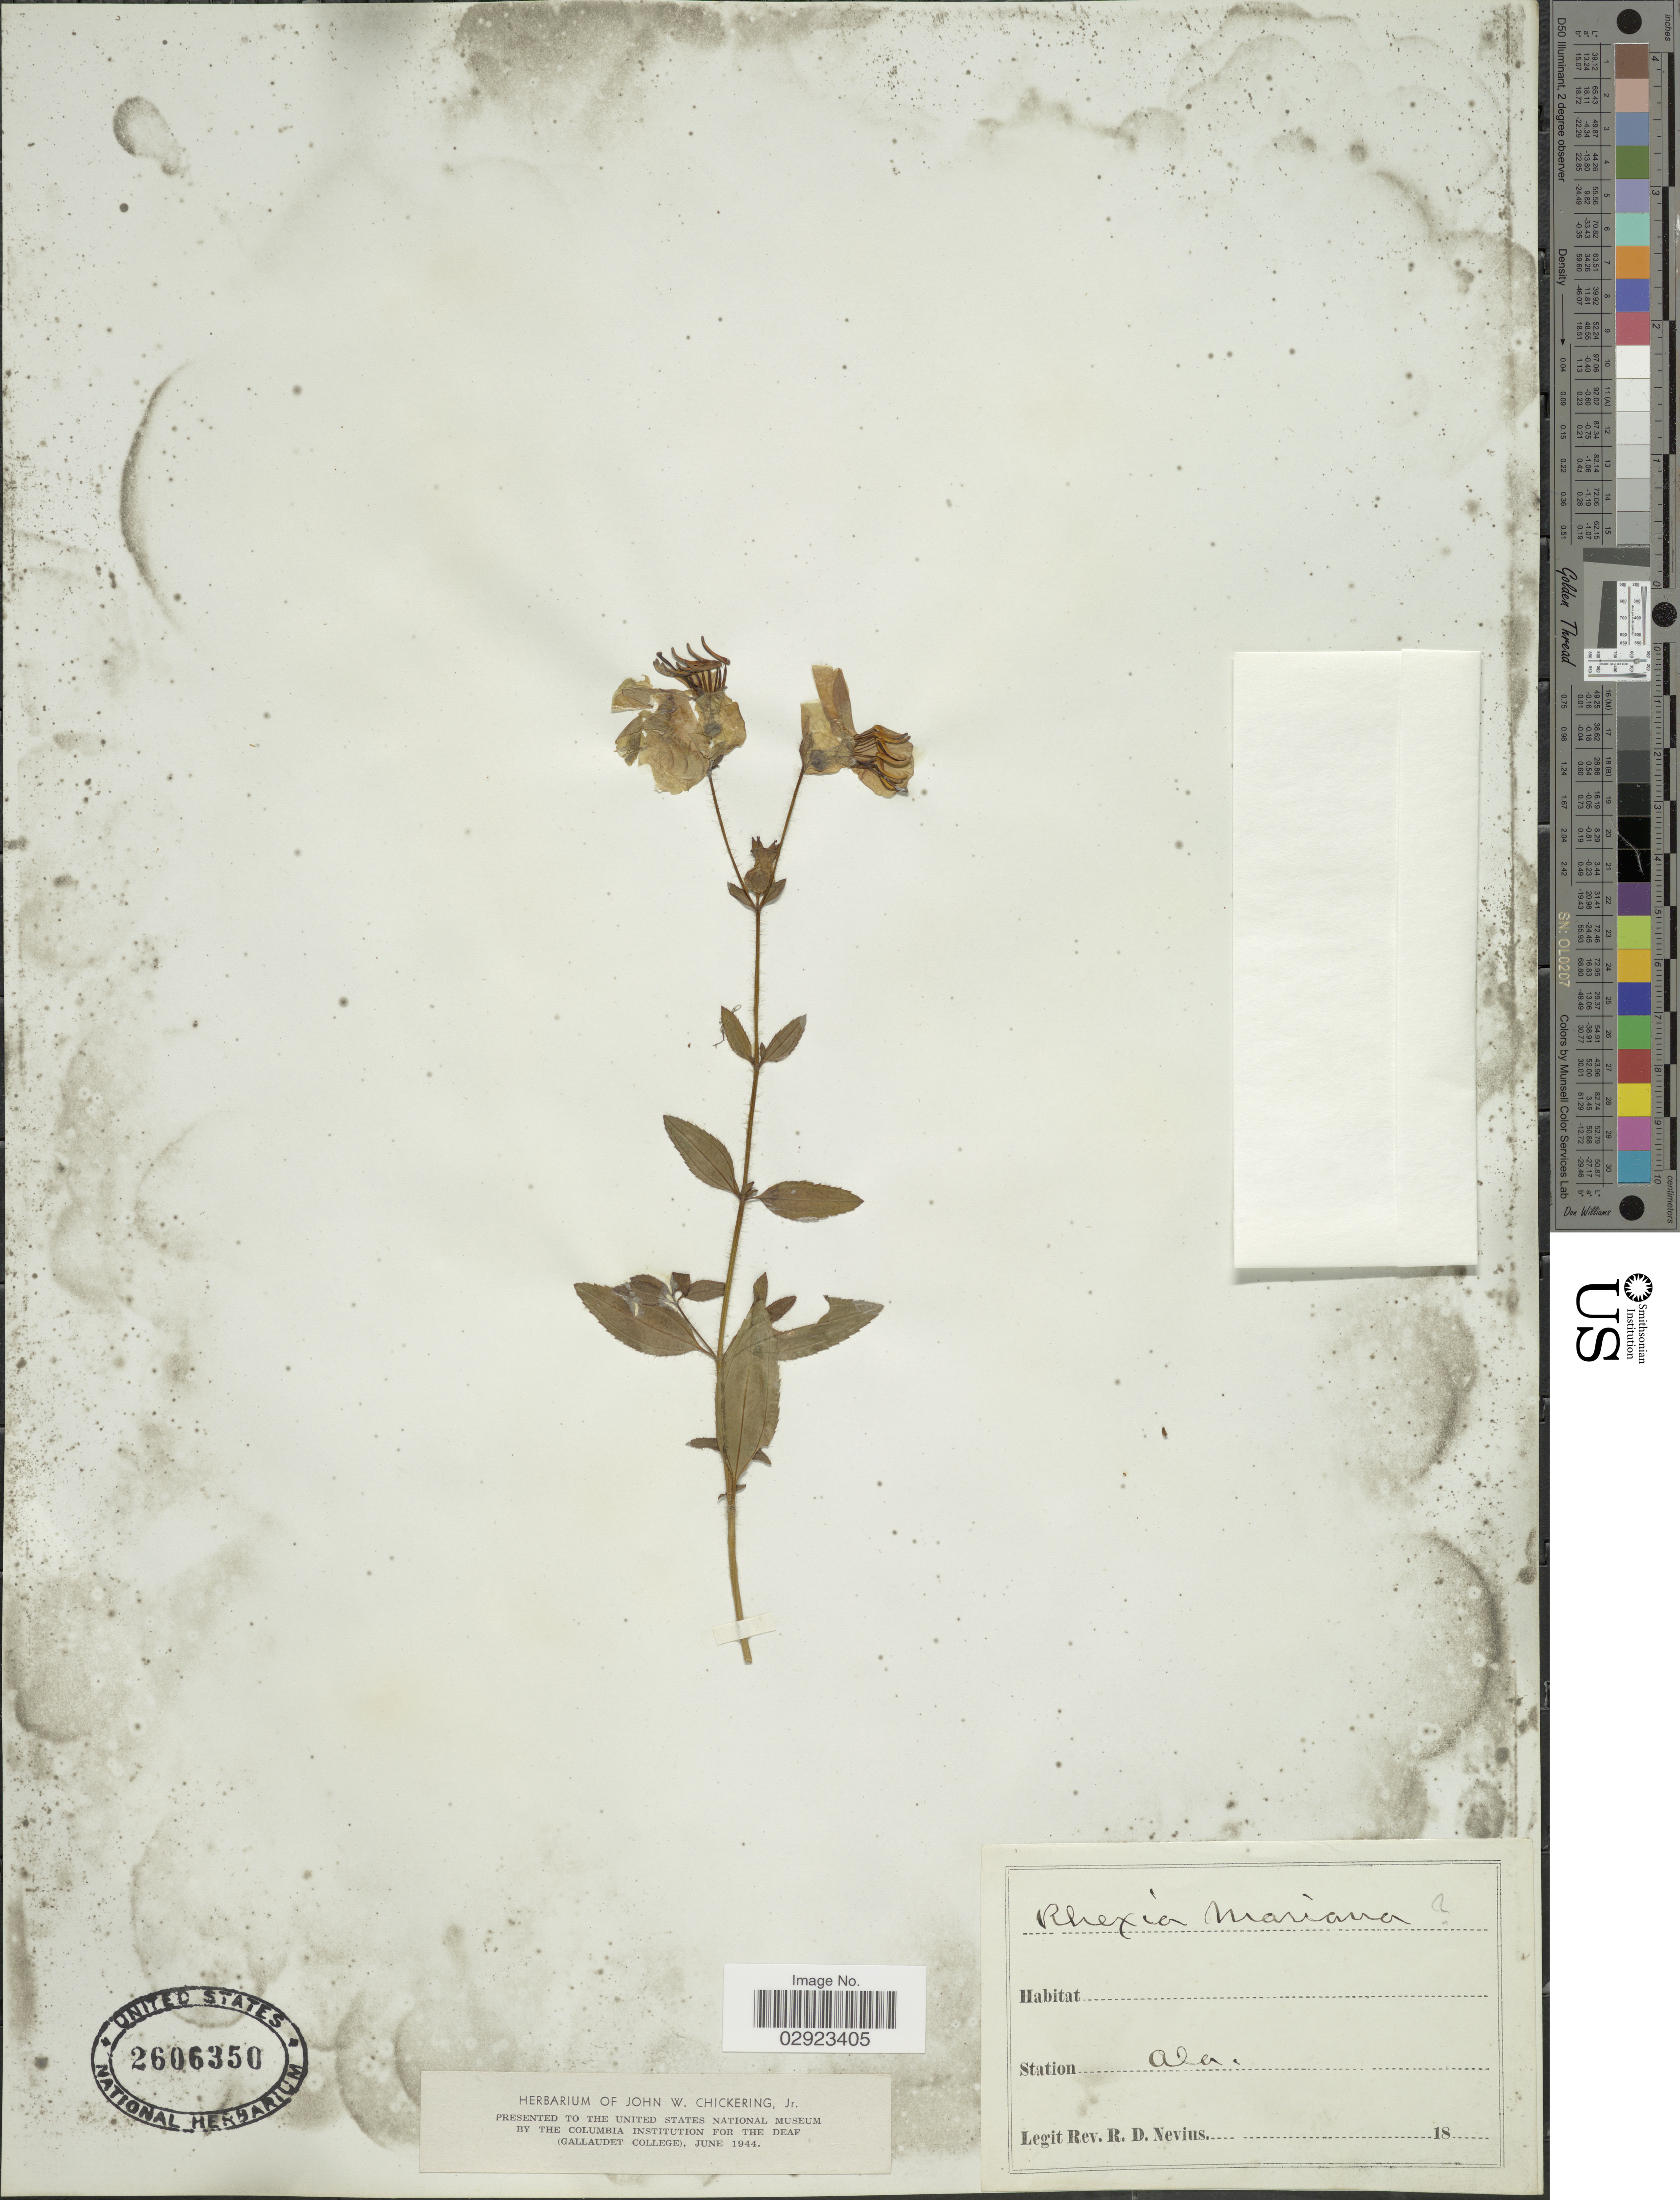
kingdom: Plantae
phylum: Tracheophyta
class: Magnoliopsida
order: Myrtales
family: Melastomataceae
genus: Rhexia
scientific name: Rhexia mariana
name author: L.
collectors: R. Nevius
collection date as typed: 18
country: United States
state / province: Alabama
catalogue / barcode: US 2606350